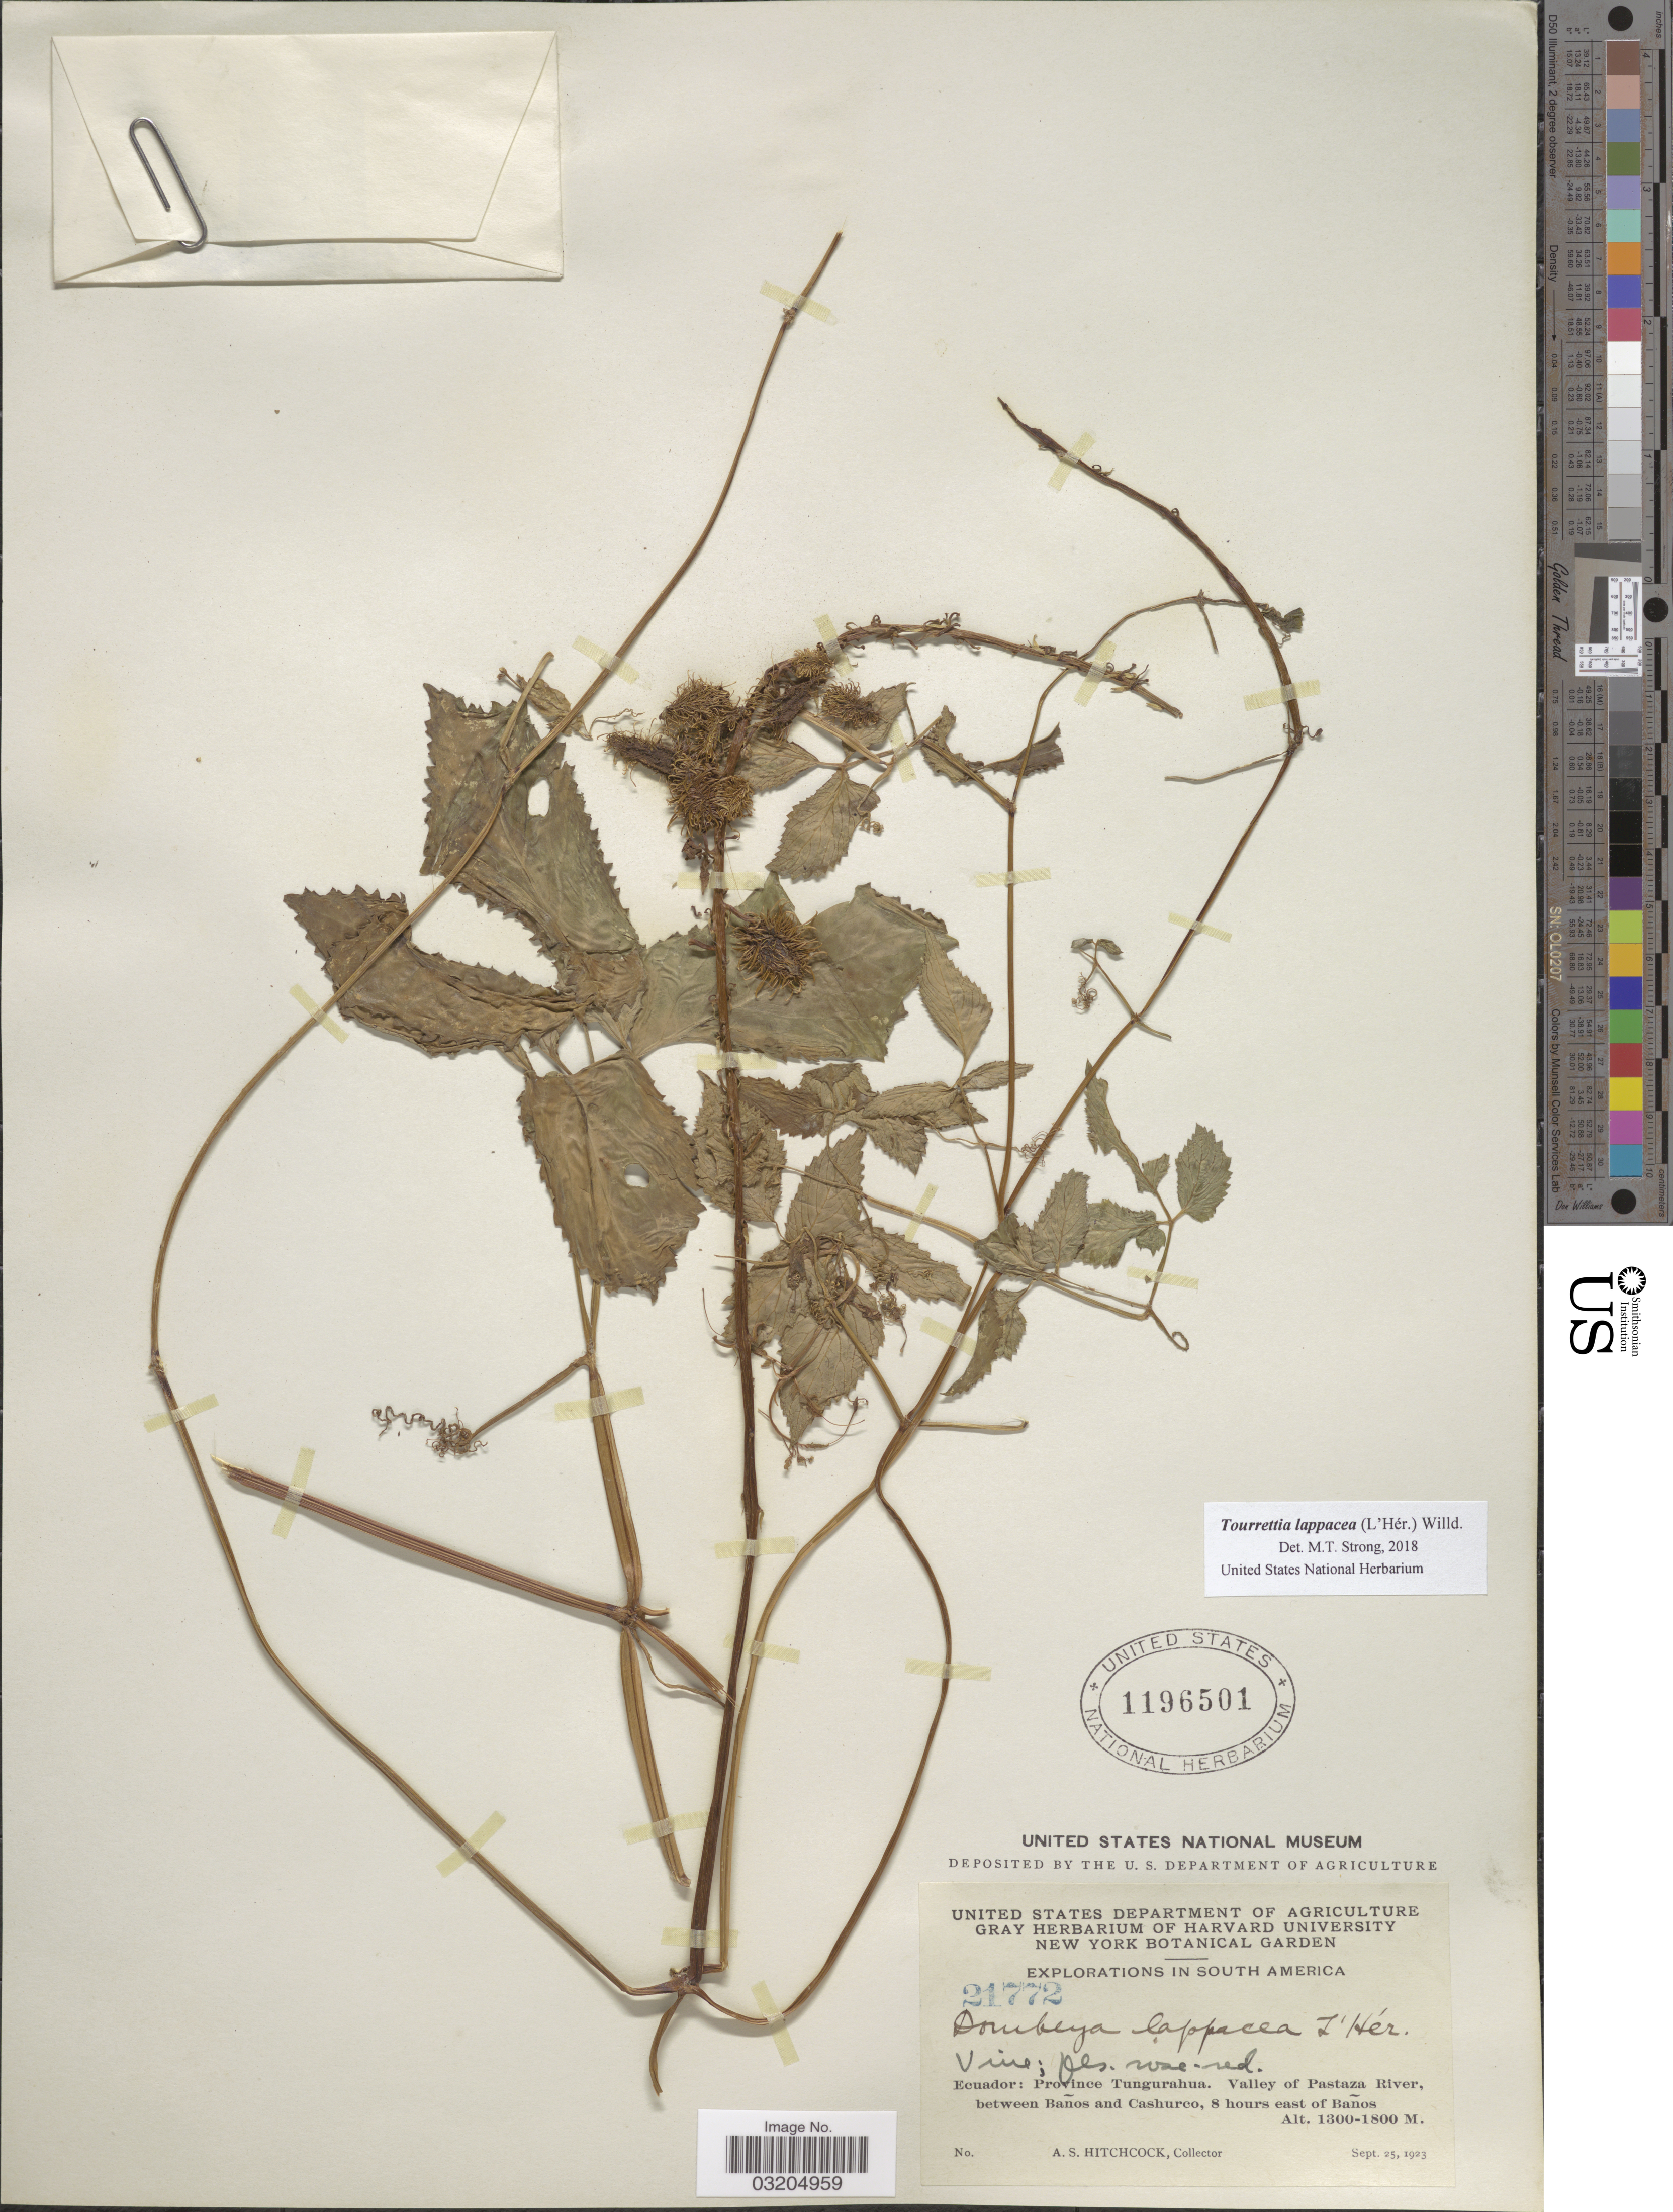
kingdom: Plantae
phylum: Tracheophyta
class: Magnoliopsida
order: Lamiales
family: Bignoniaceae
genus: Tourrettia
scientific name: Tourrettia lappacea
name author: (L'Hér.) Willd.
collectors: A. S. Hitchcock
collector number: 21772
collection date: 1923-09-25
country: Ecuador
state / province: Tungurahua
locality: Valley of Pastaza River, between Baños and Cashurco, 8 hours east of Baños.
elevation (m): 1300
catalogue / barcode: US 1196501